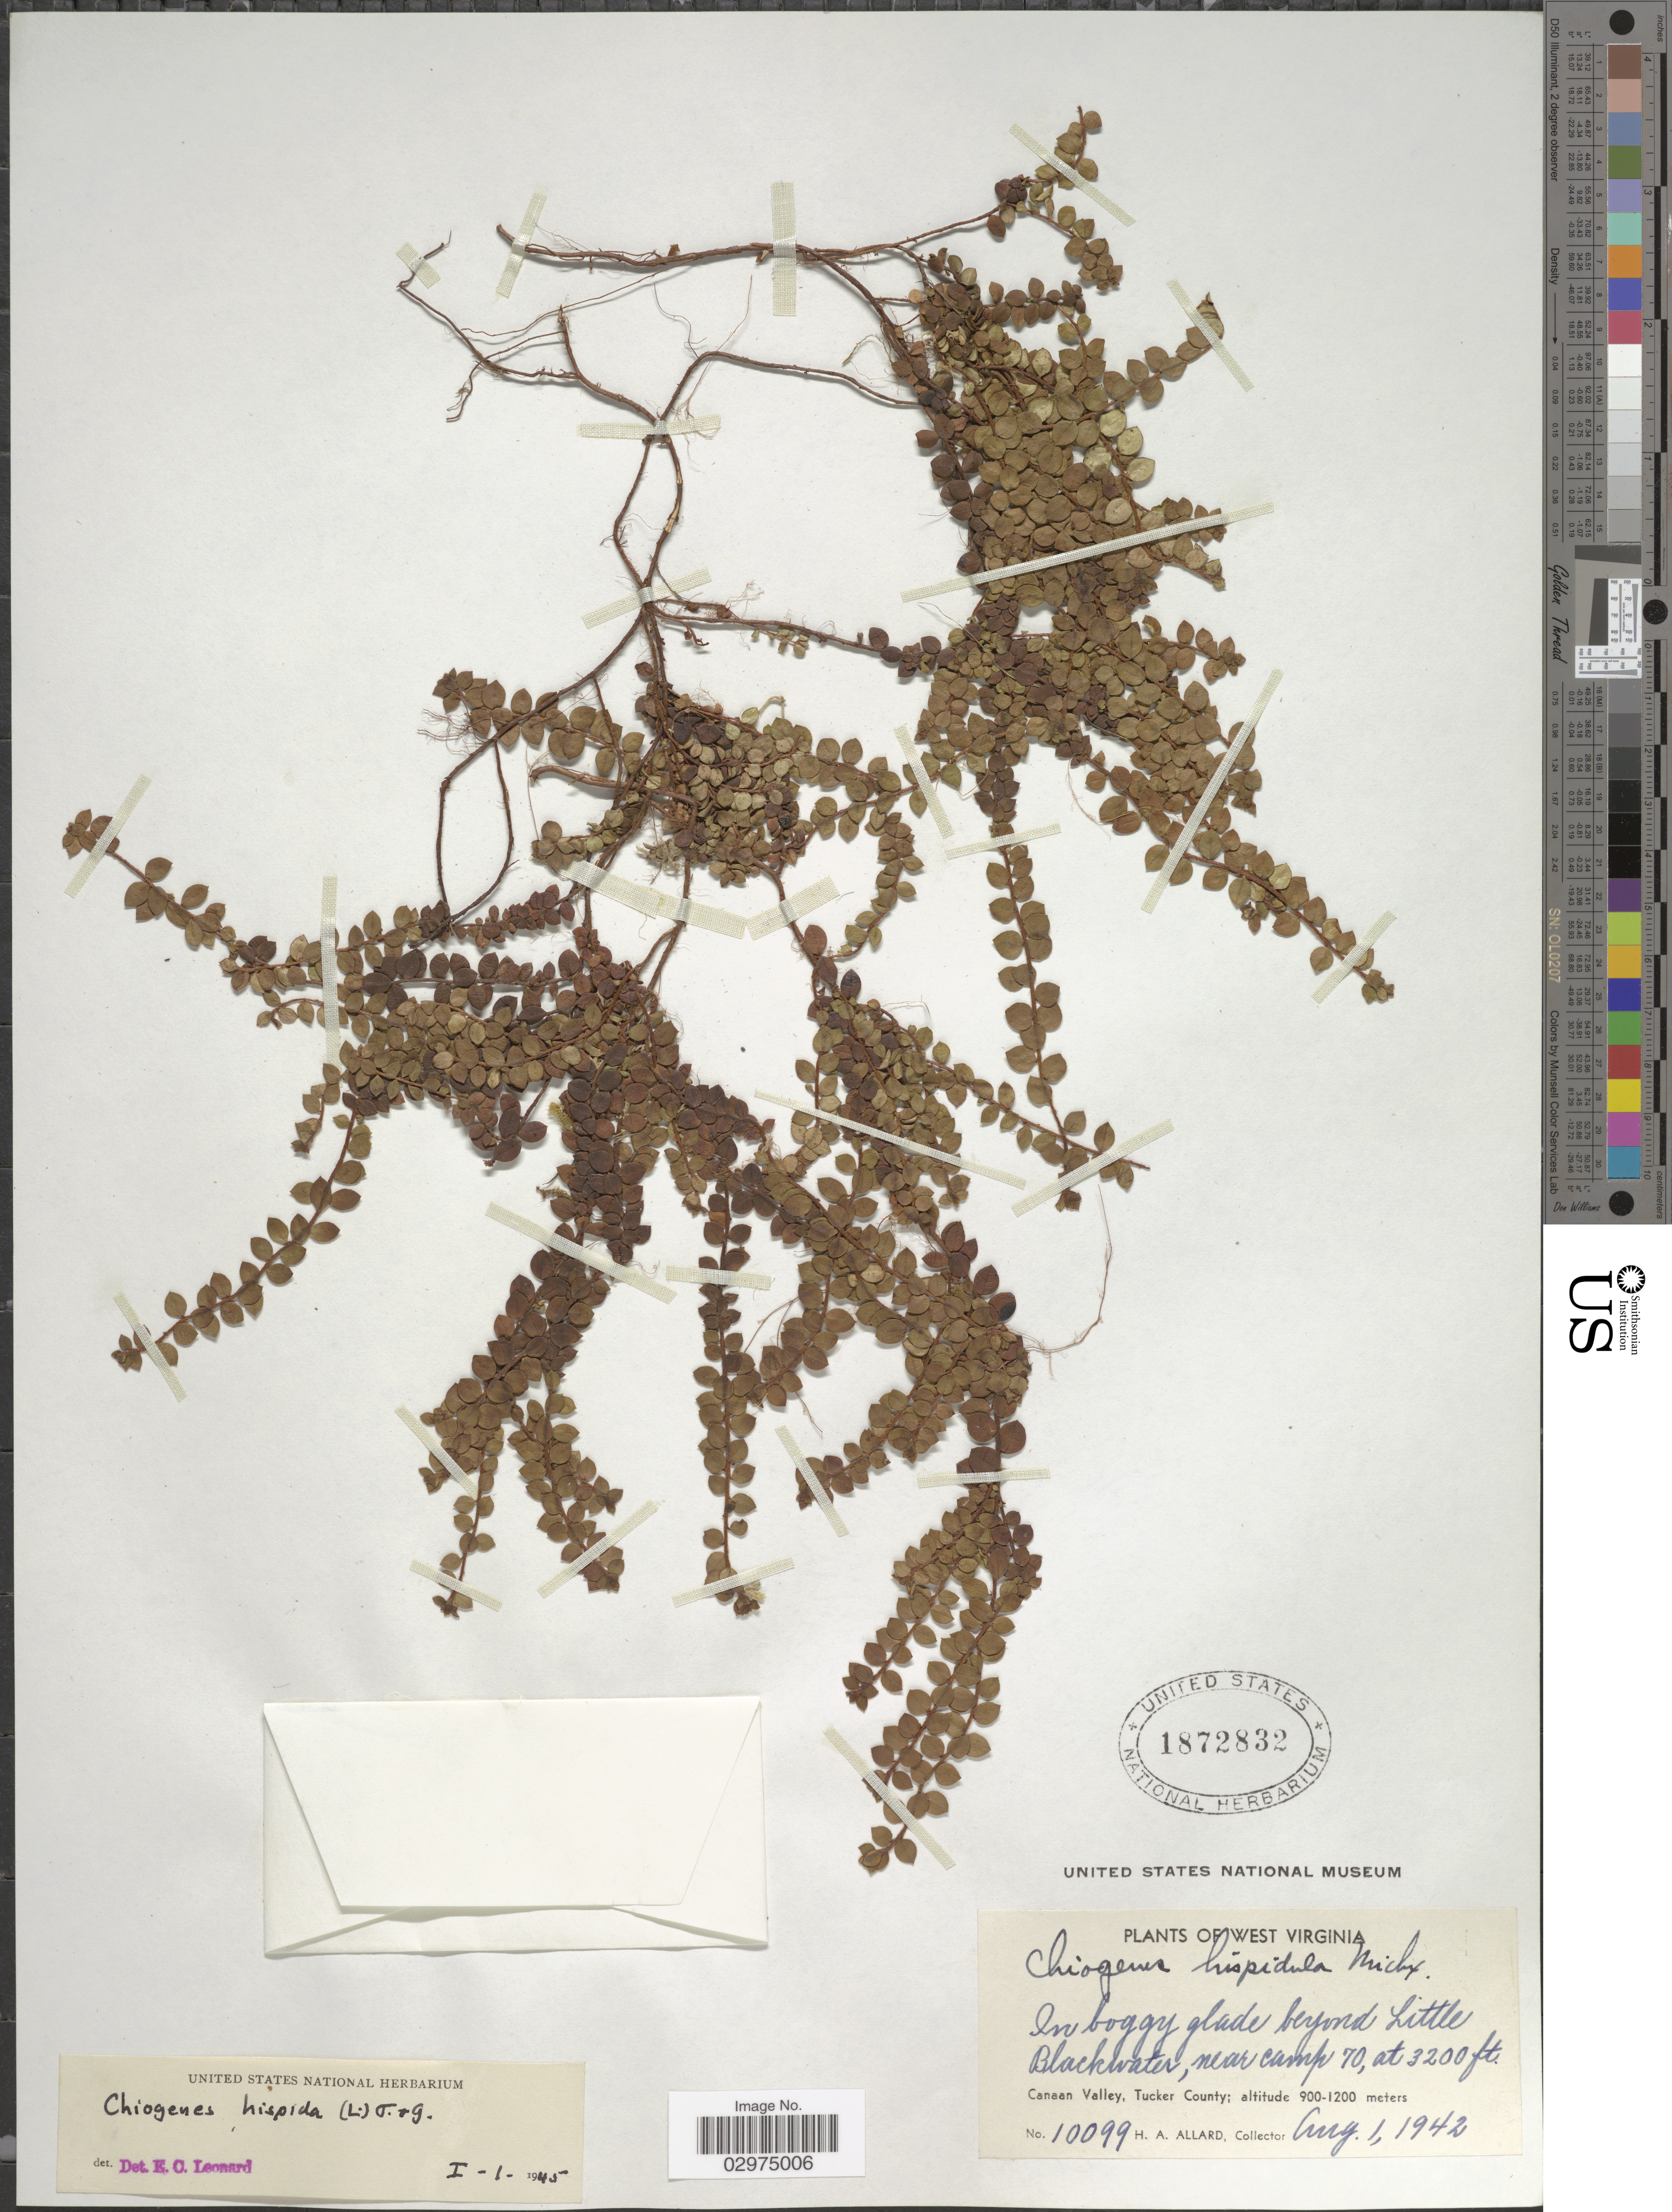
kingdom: Plantae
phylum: Tracheophyta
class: Magnoliopsida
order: Ericales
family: Ericaceae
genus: Gaultheria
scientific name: Gaultheria hispidula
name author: (L.) Muhl. ex Bigelow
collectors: H. A. Allard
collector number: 10099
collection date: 1942-08-01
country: United States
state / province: West Virginia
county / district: Tucker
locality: In boggy glade beyond Little Blackwater, near Camp 70. Canaan Valley, Tucker County.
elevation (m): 975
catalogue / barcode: US 1872832